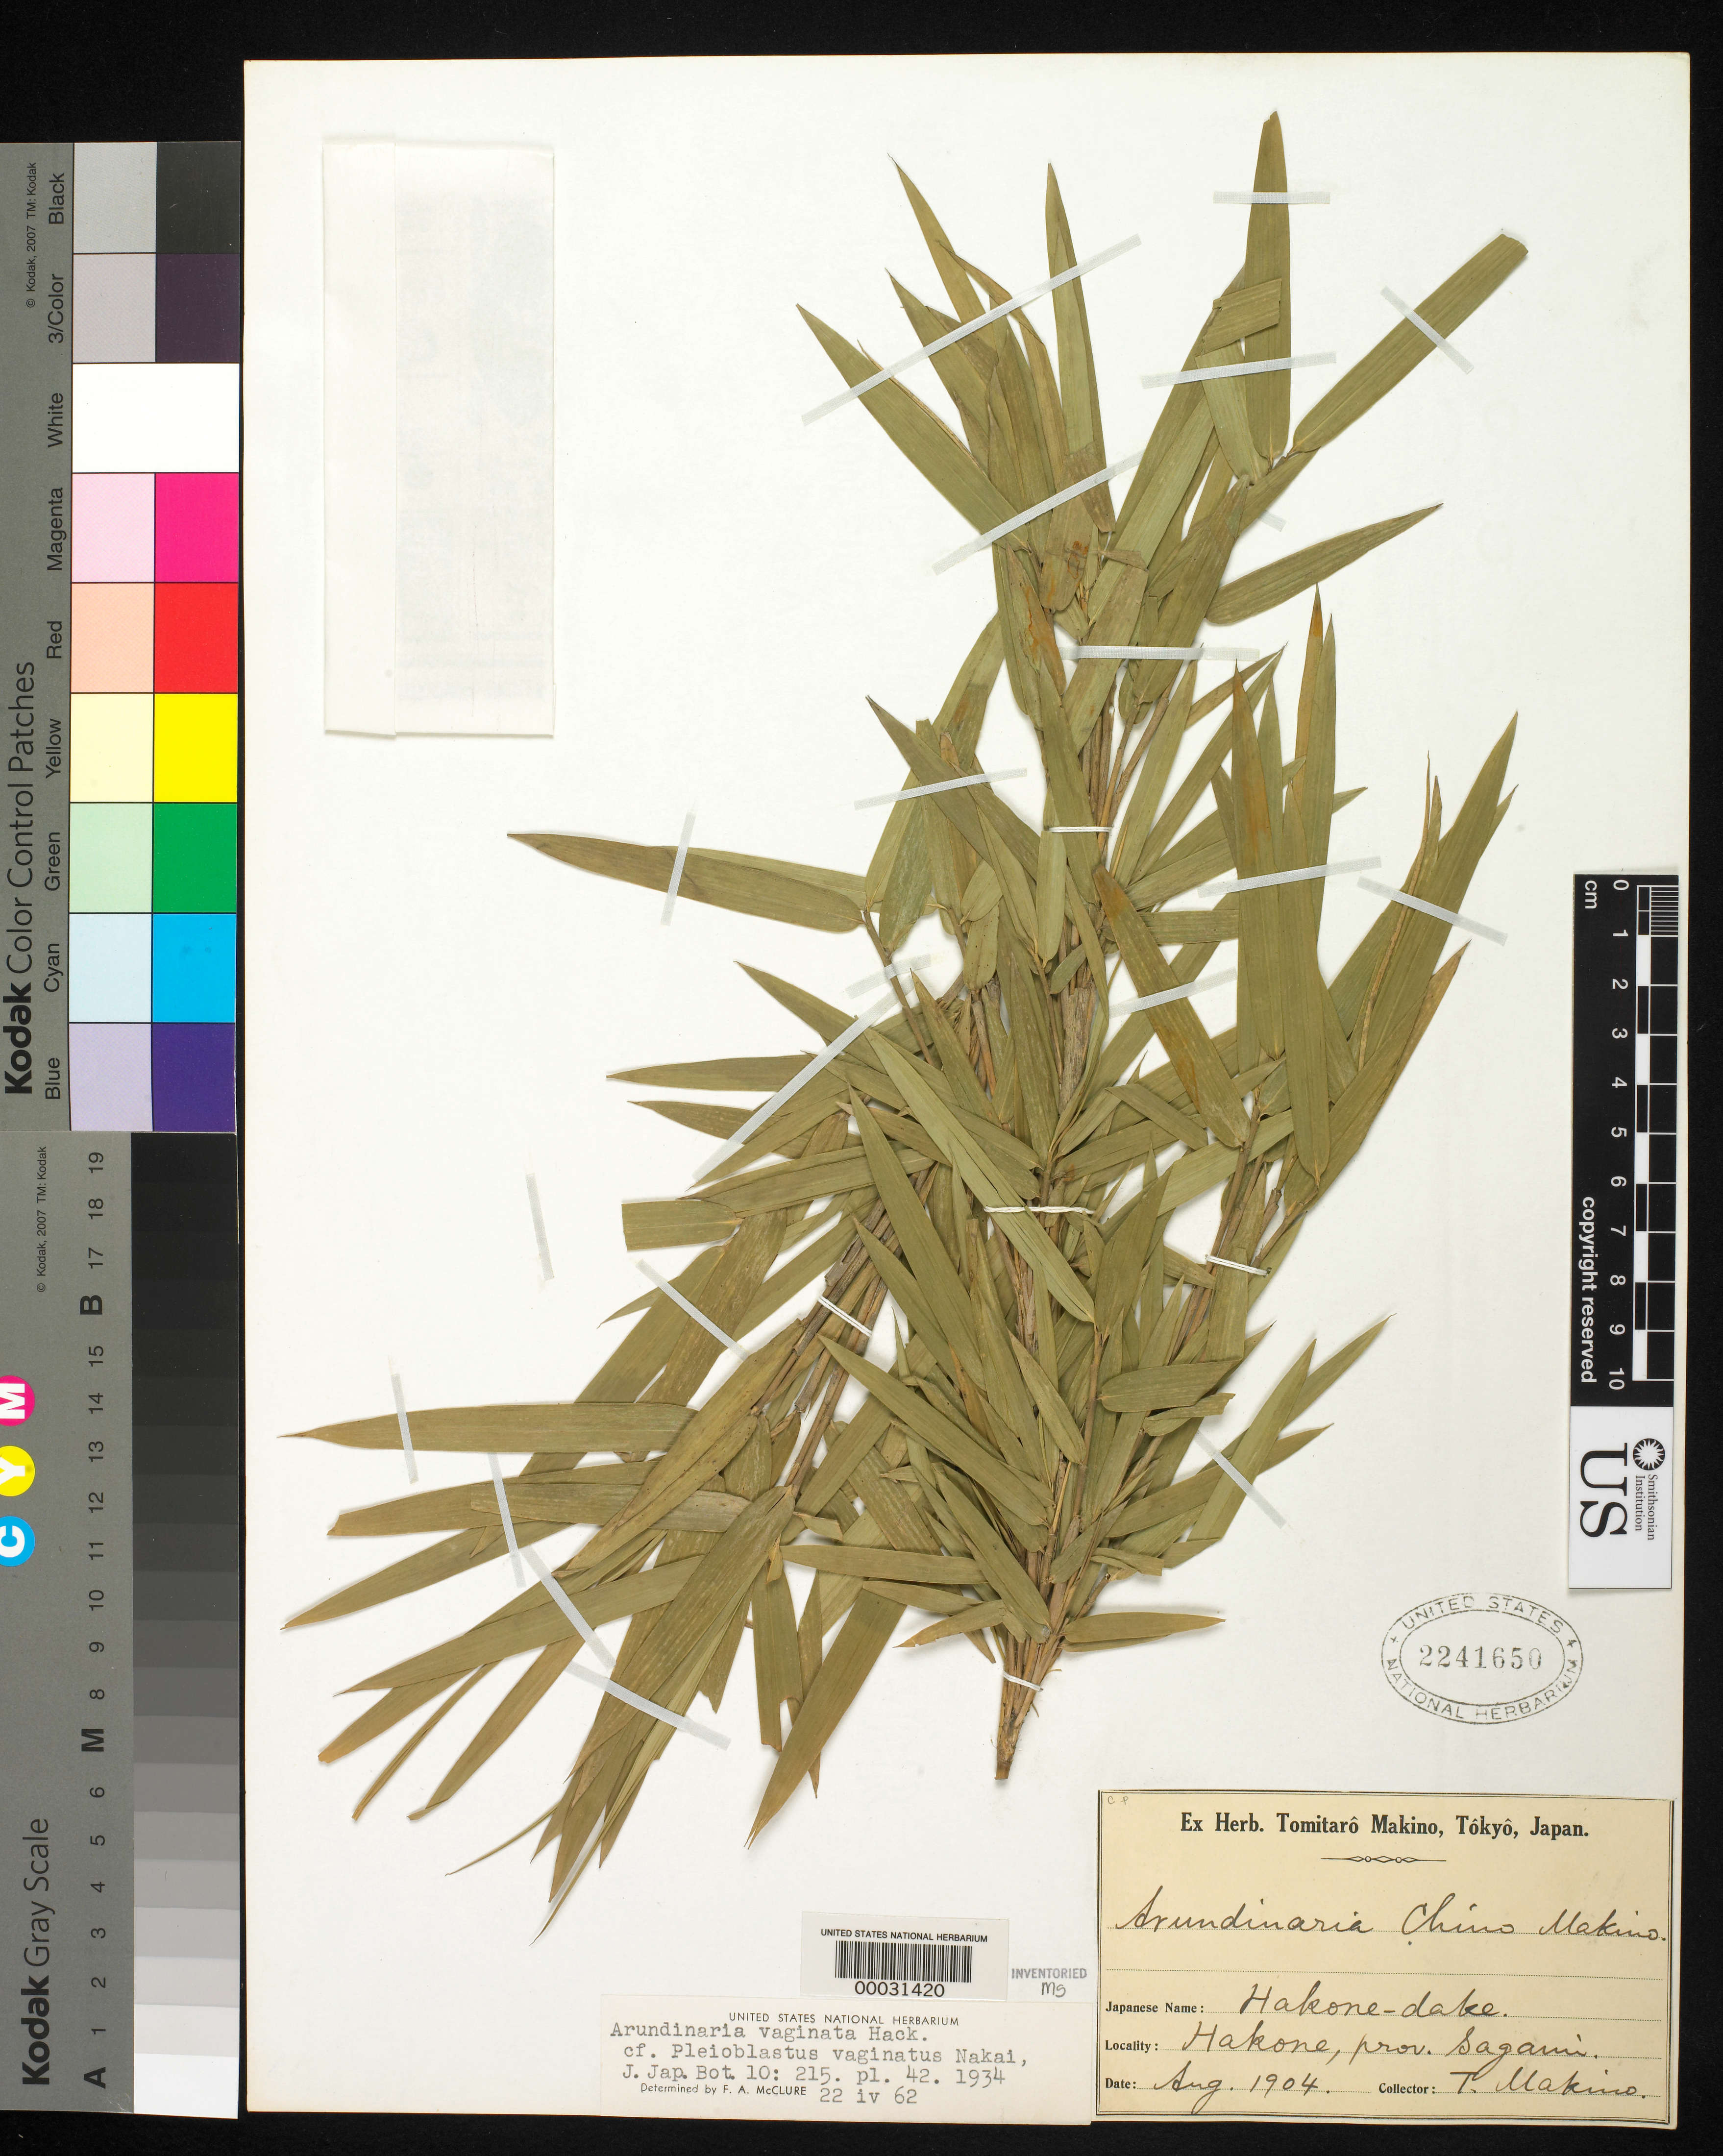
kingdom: Plantae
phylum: Tracheophyta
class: Liliopsida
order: Poales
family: Poaceae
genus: Pleioblastus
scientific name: Pleioblastus argenteostriatus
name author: (Regel) Nakai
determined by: Poaceae Reorganization Project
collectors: T. Makino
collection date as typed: Aug 1904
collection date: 1904-08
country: Japan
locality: Sagami, hakone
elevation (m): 700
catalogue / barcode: US 2241650